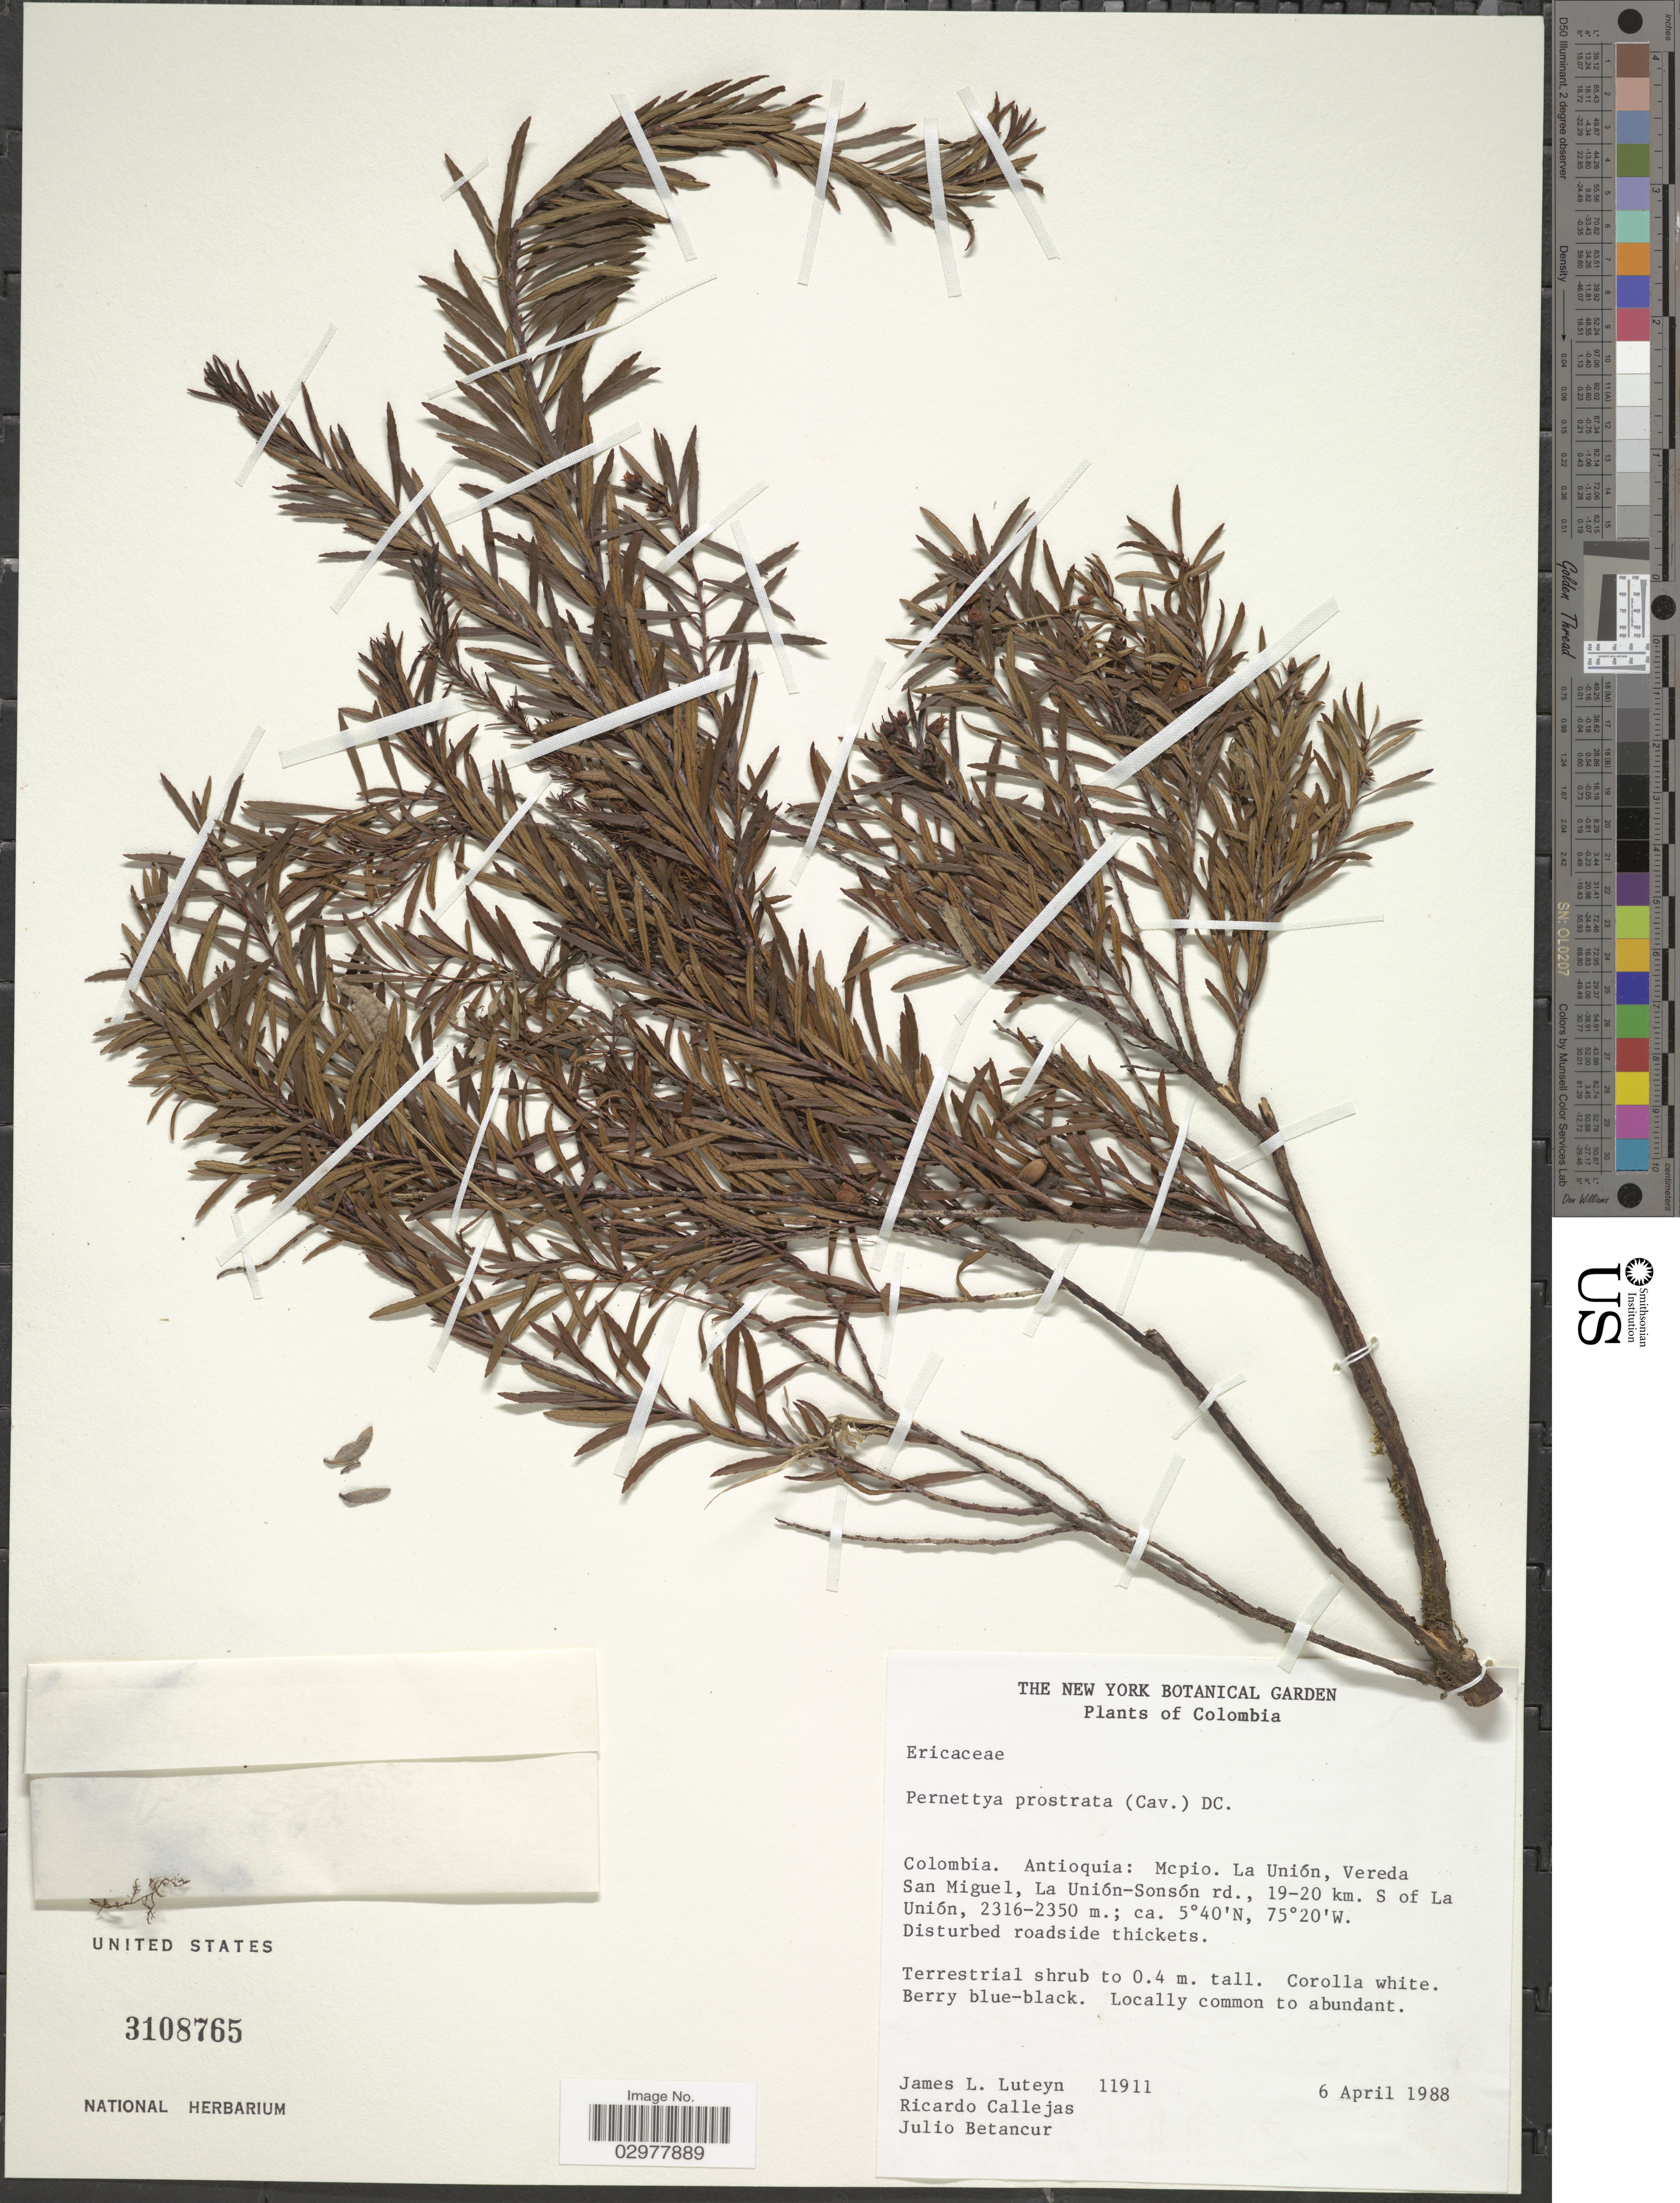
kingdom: Plantae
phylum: Tracheophyta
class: Magnoliopsida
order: Ericales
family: Ericaceae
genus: Pernettya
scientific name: Pernettya prostrata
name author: (Cav.) DC.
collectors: J. L. Luteyn, R. Callejas & J. Betancur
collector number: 11911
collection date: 1988-04-06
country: Colombia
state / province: Antioquia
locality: Mcpio. La Unión, Vereda San Miguel, La Unión-Sonsón rd., 19-20 km. S of La Unión.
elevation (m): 2316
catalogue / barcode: US 3108765